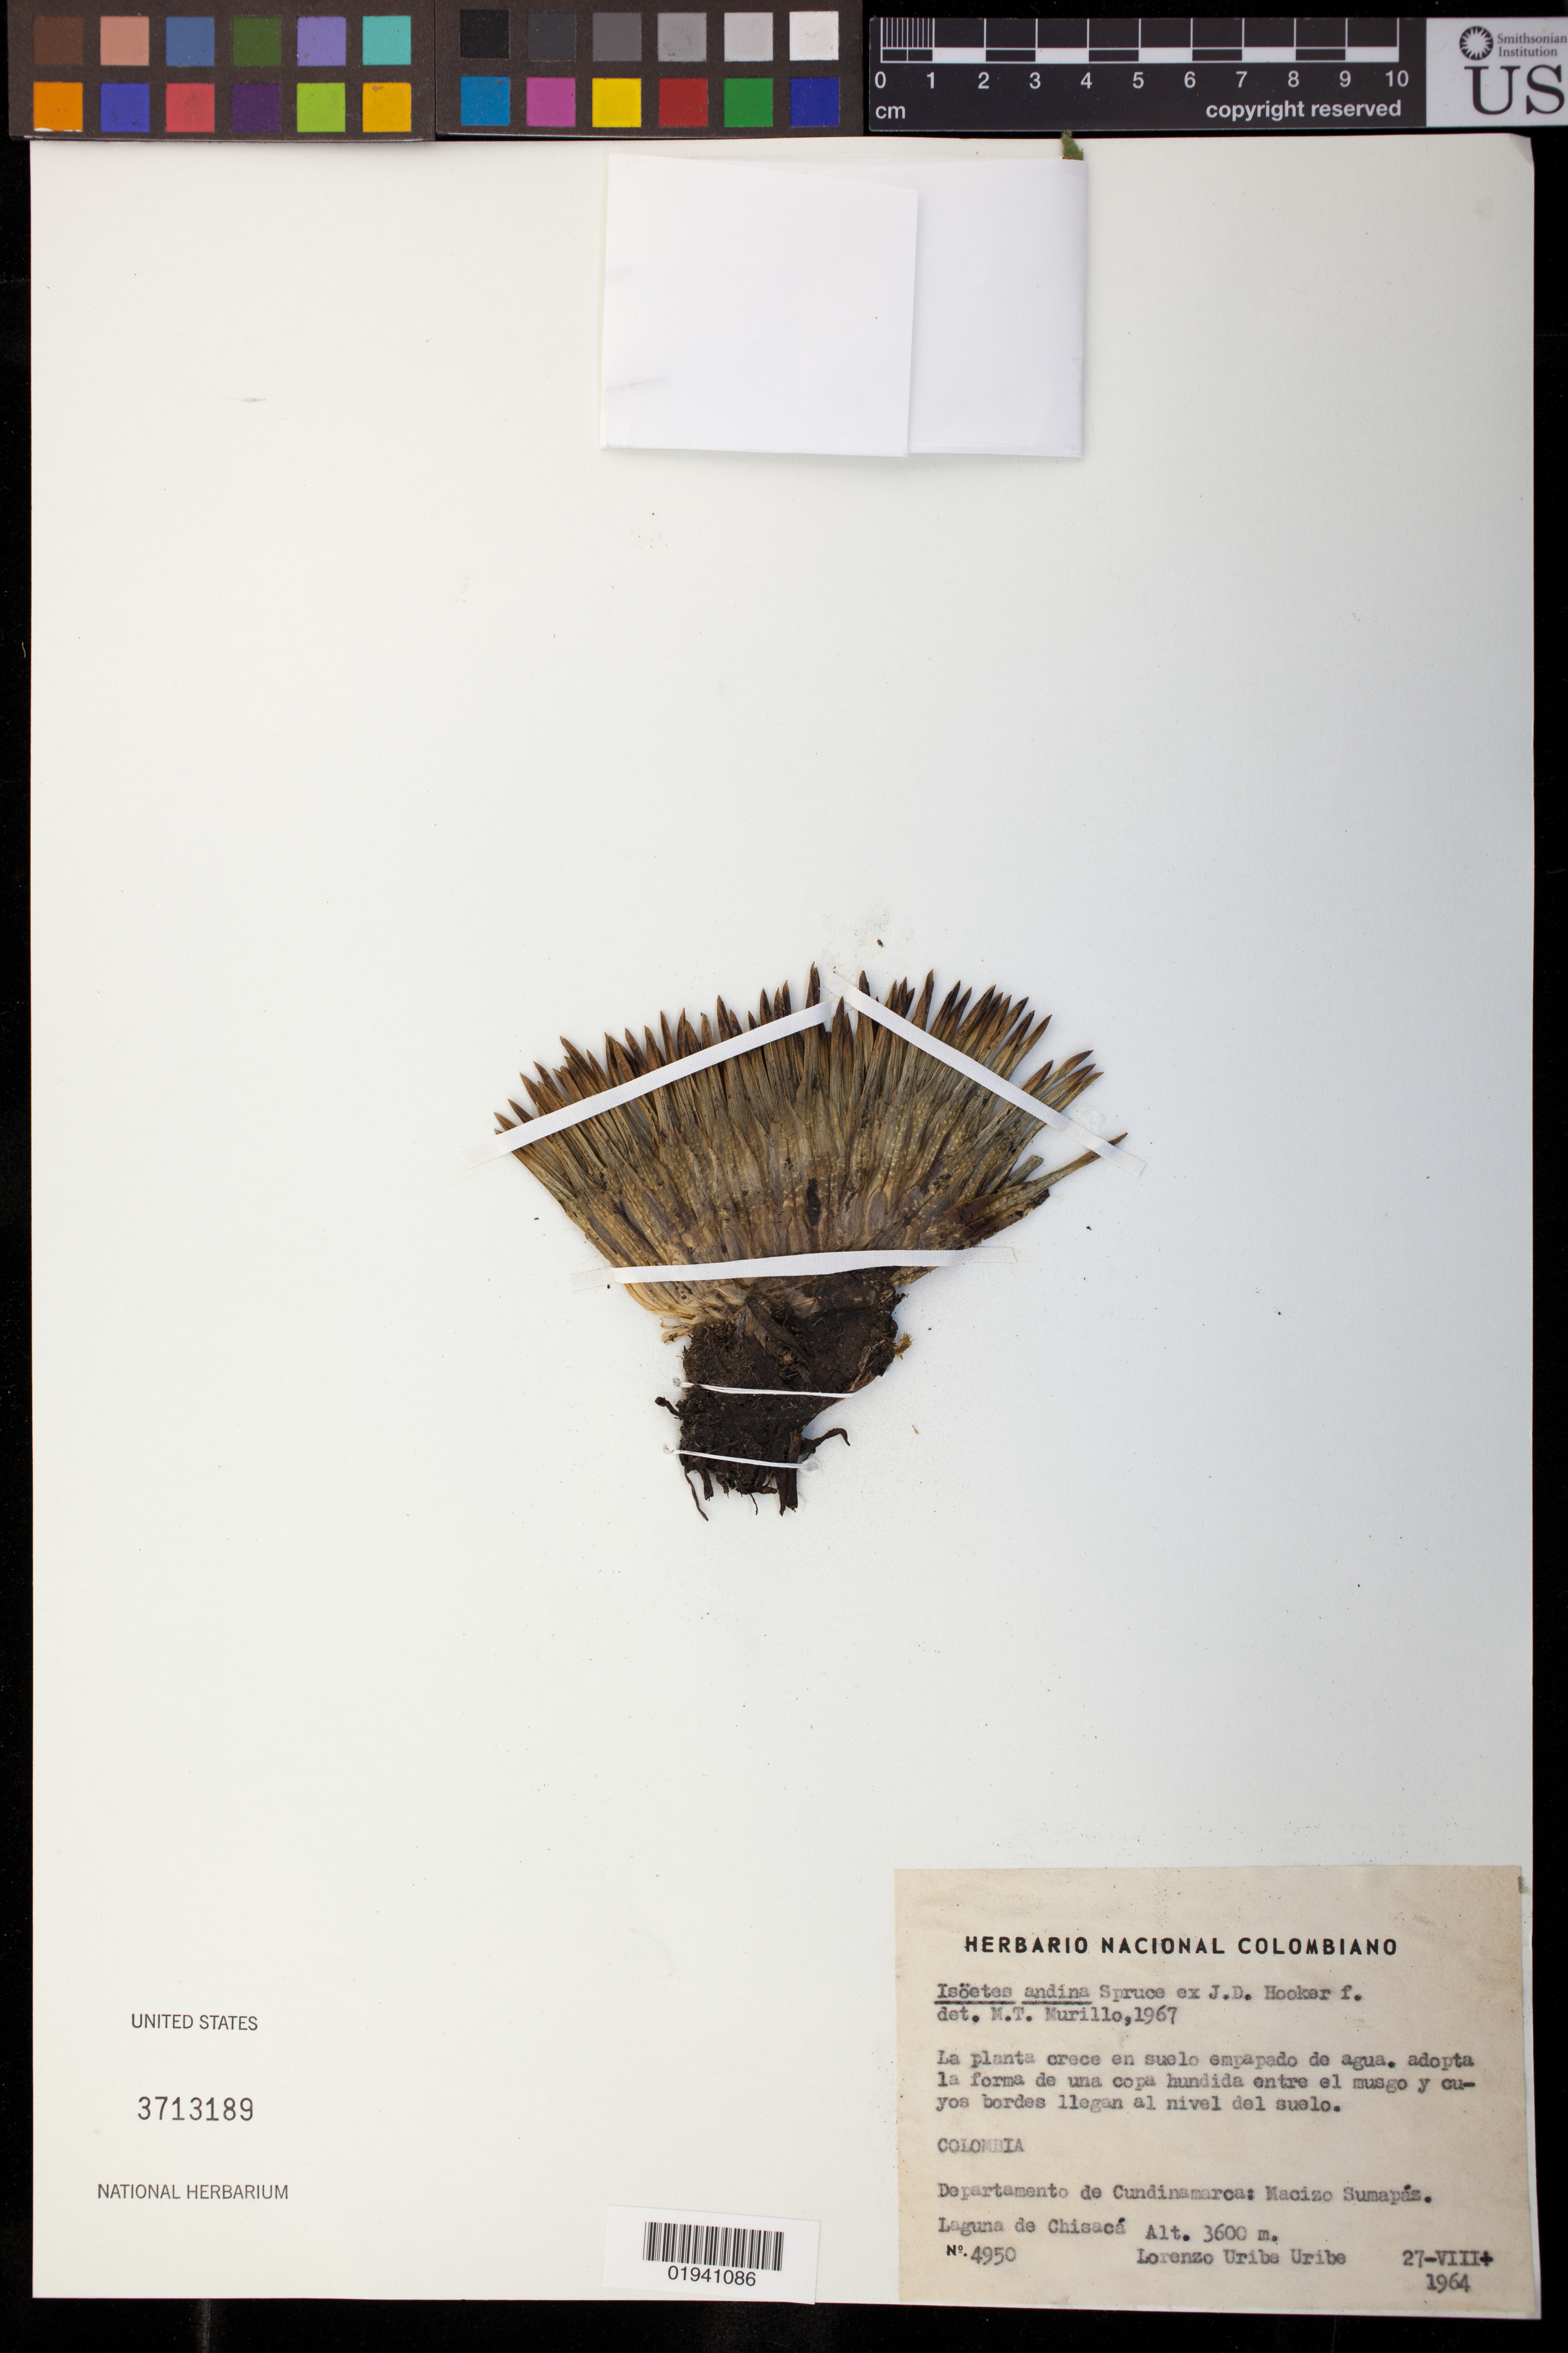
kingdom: Plantae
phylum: Tracheophyta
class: Lycopodiopsida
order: Isoetales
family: Isoetaceae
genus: Isoetes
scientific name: Isoetes andina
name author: Spruce ex Hook.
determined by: Murillo, M. T.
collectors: L. Uribe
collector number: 4950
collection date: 1964-08-27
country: Colombia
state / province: Cundinamarca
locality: Macizo de Sumapaz, lagunas de Chisacá.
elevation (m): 3600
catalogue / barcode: US 3713189